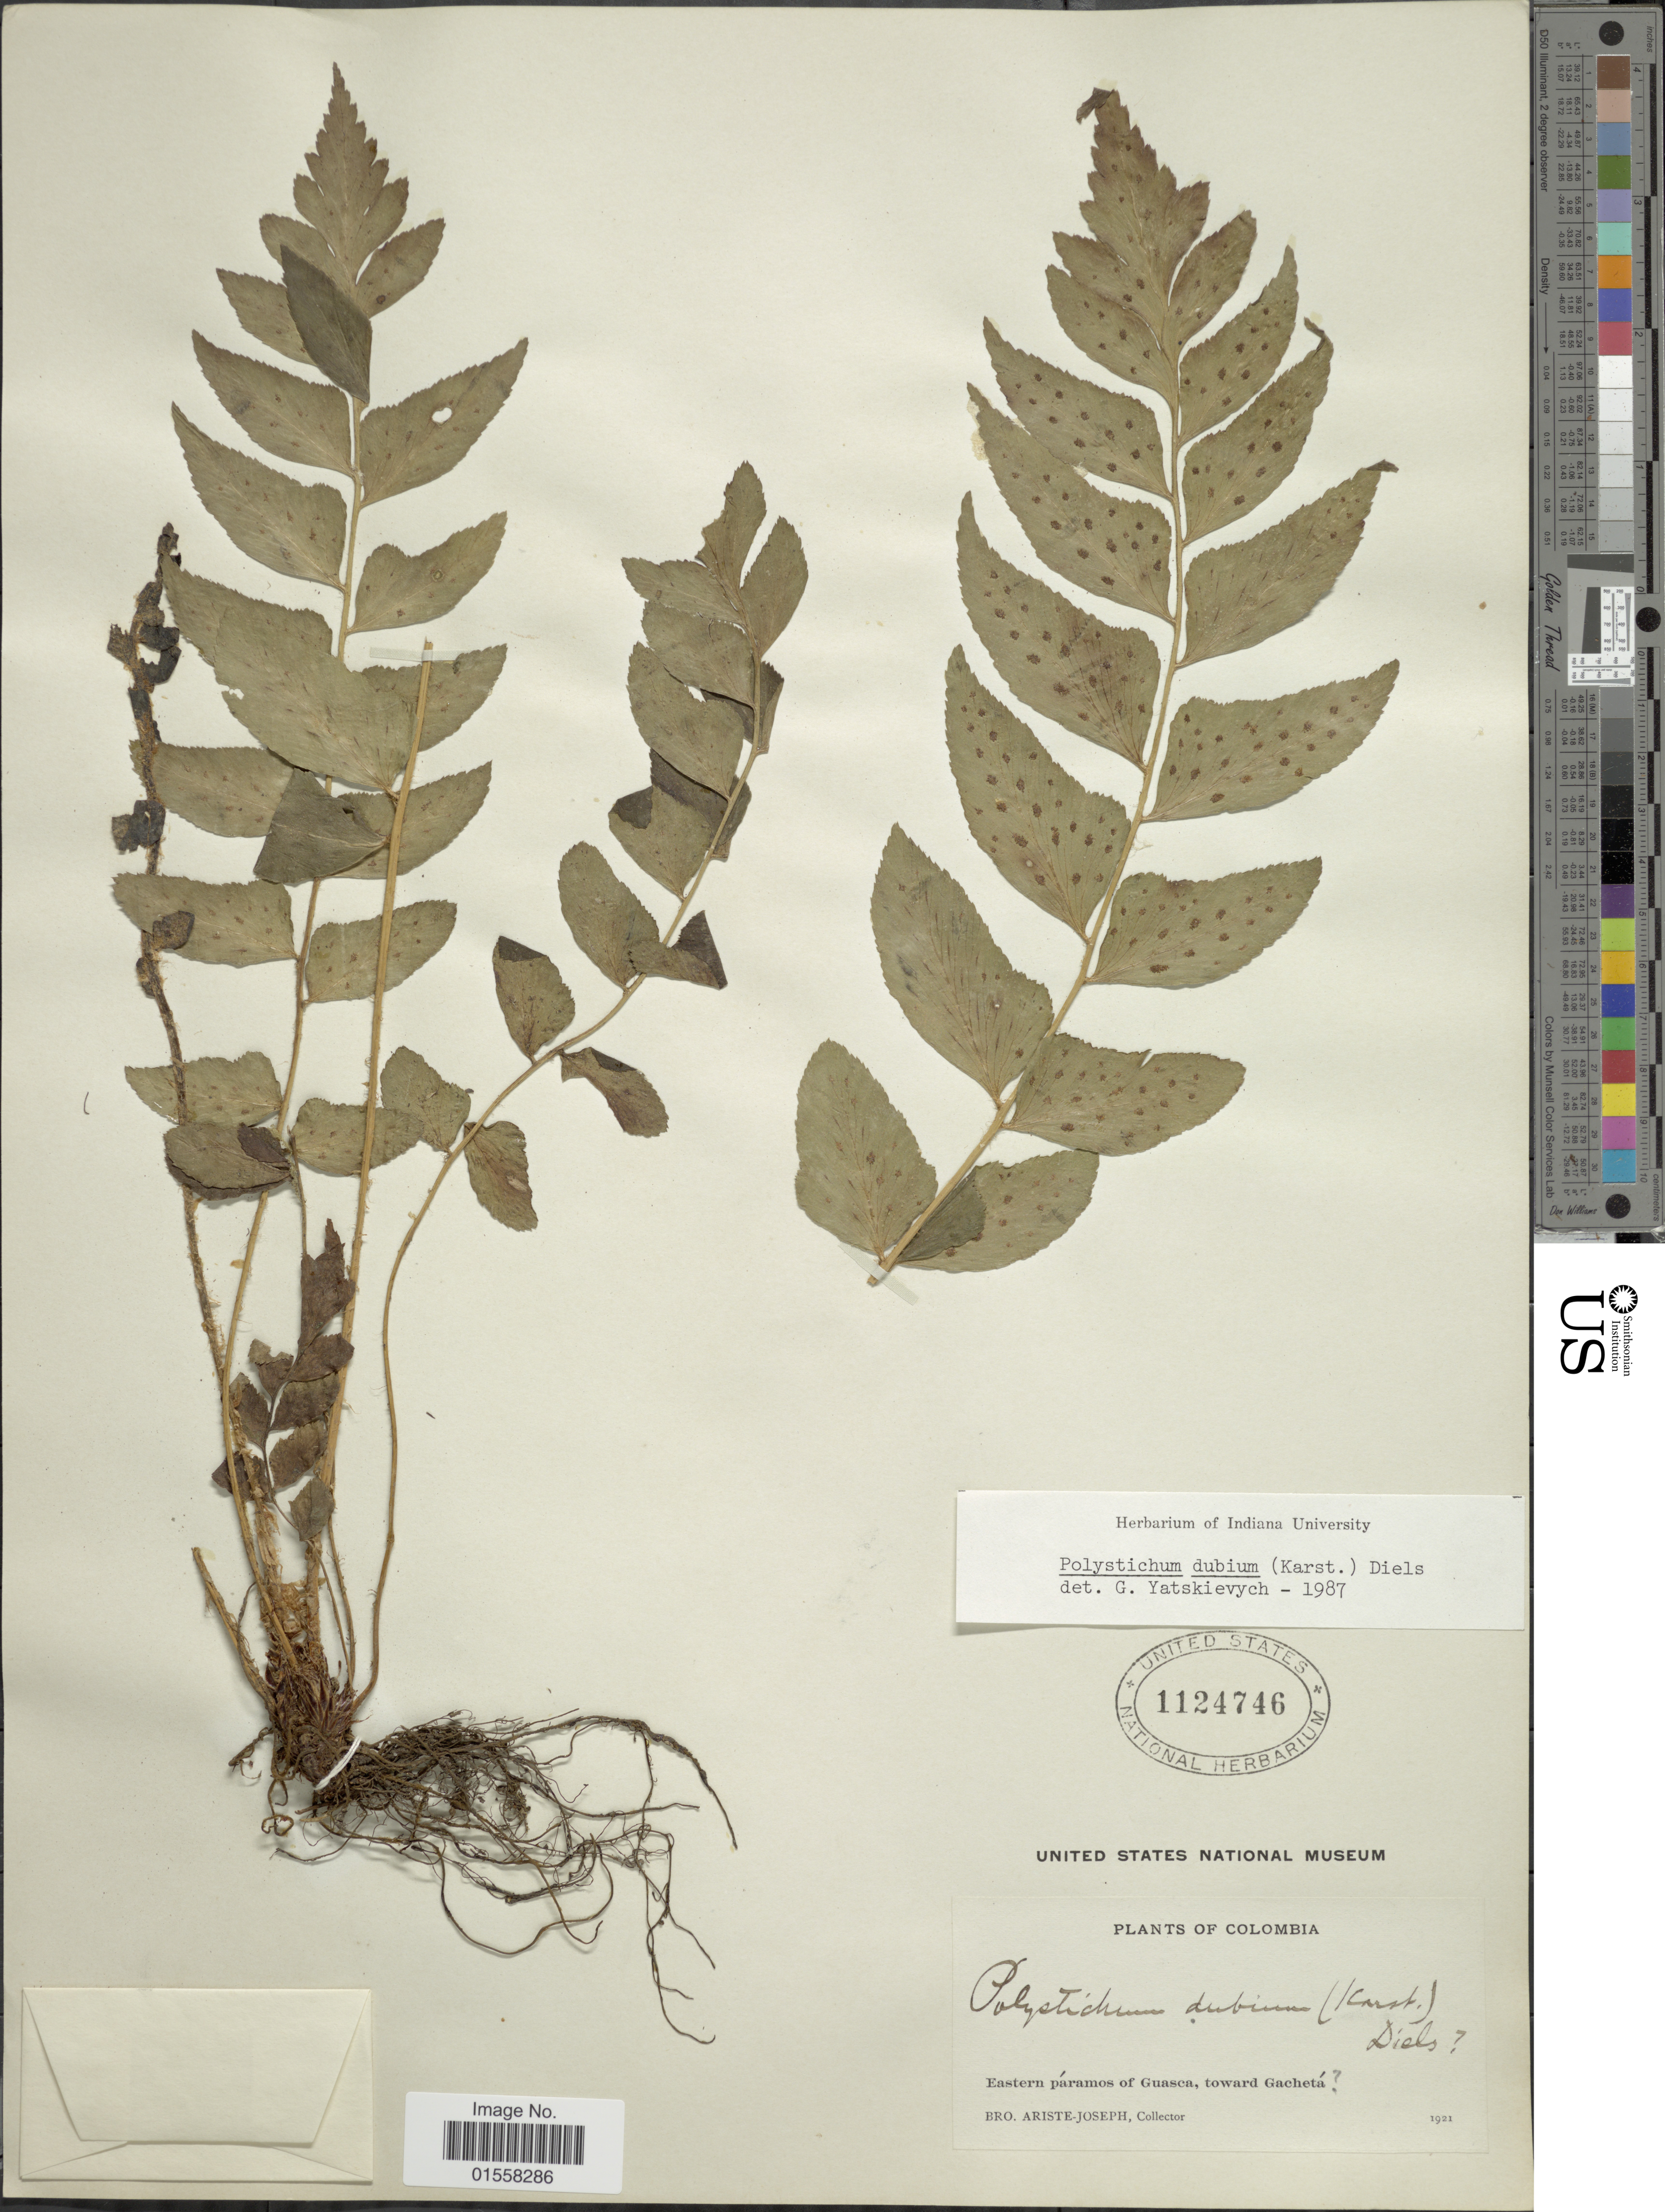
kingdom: Plantae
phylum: Tracheophyta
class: Polypodiopsida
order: Polypodiales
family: Dryopteridaceae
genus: Polystichum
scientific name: Polystichum dubium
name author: (H. Karst.) Diels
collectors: Bro. Ariste-Joseph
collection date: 1921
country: Colombia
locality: Colombia. Eastern paramos of Guasco, toward Gacheta.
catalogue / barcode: US 1124746